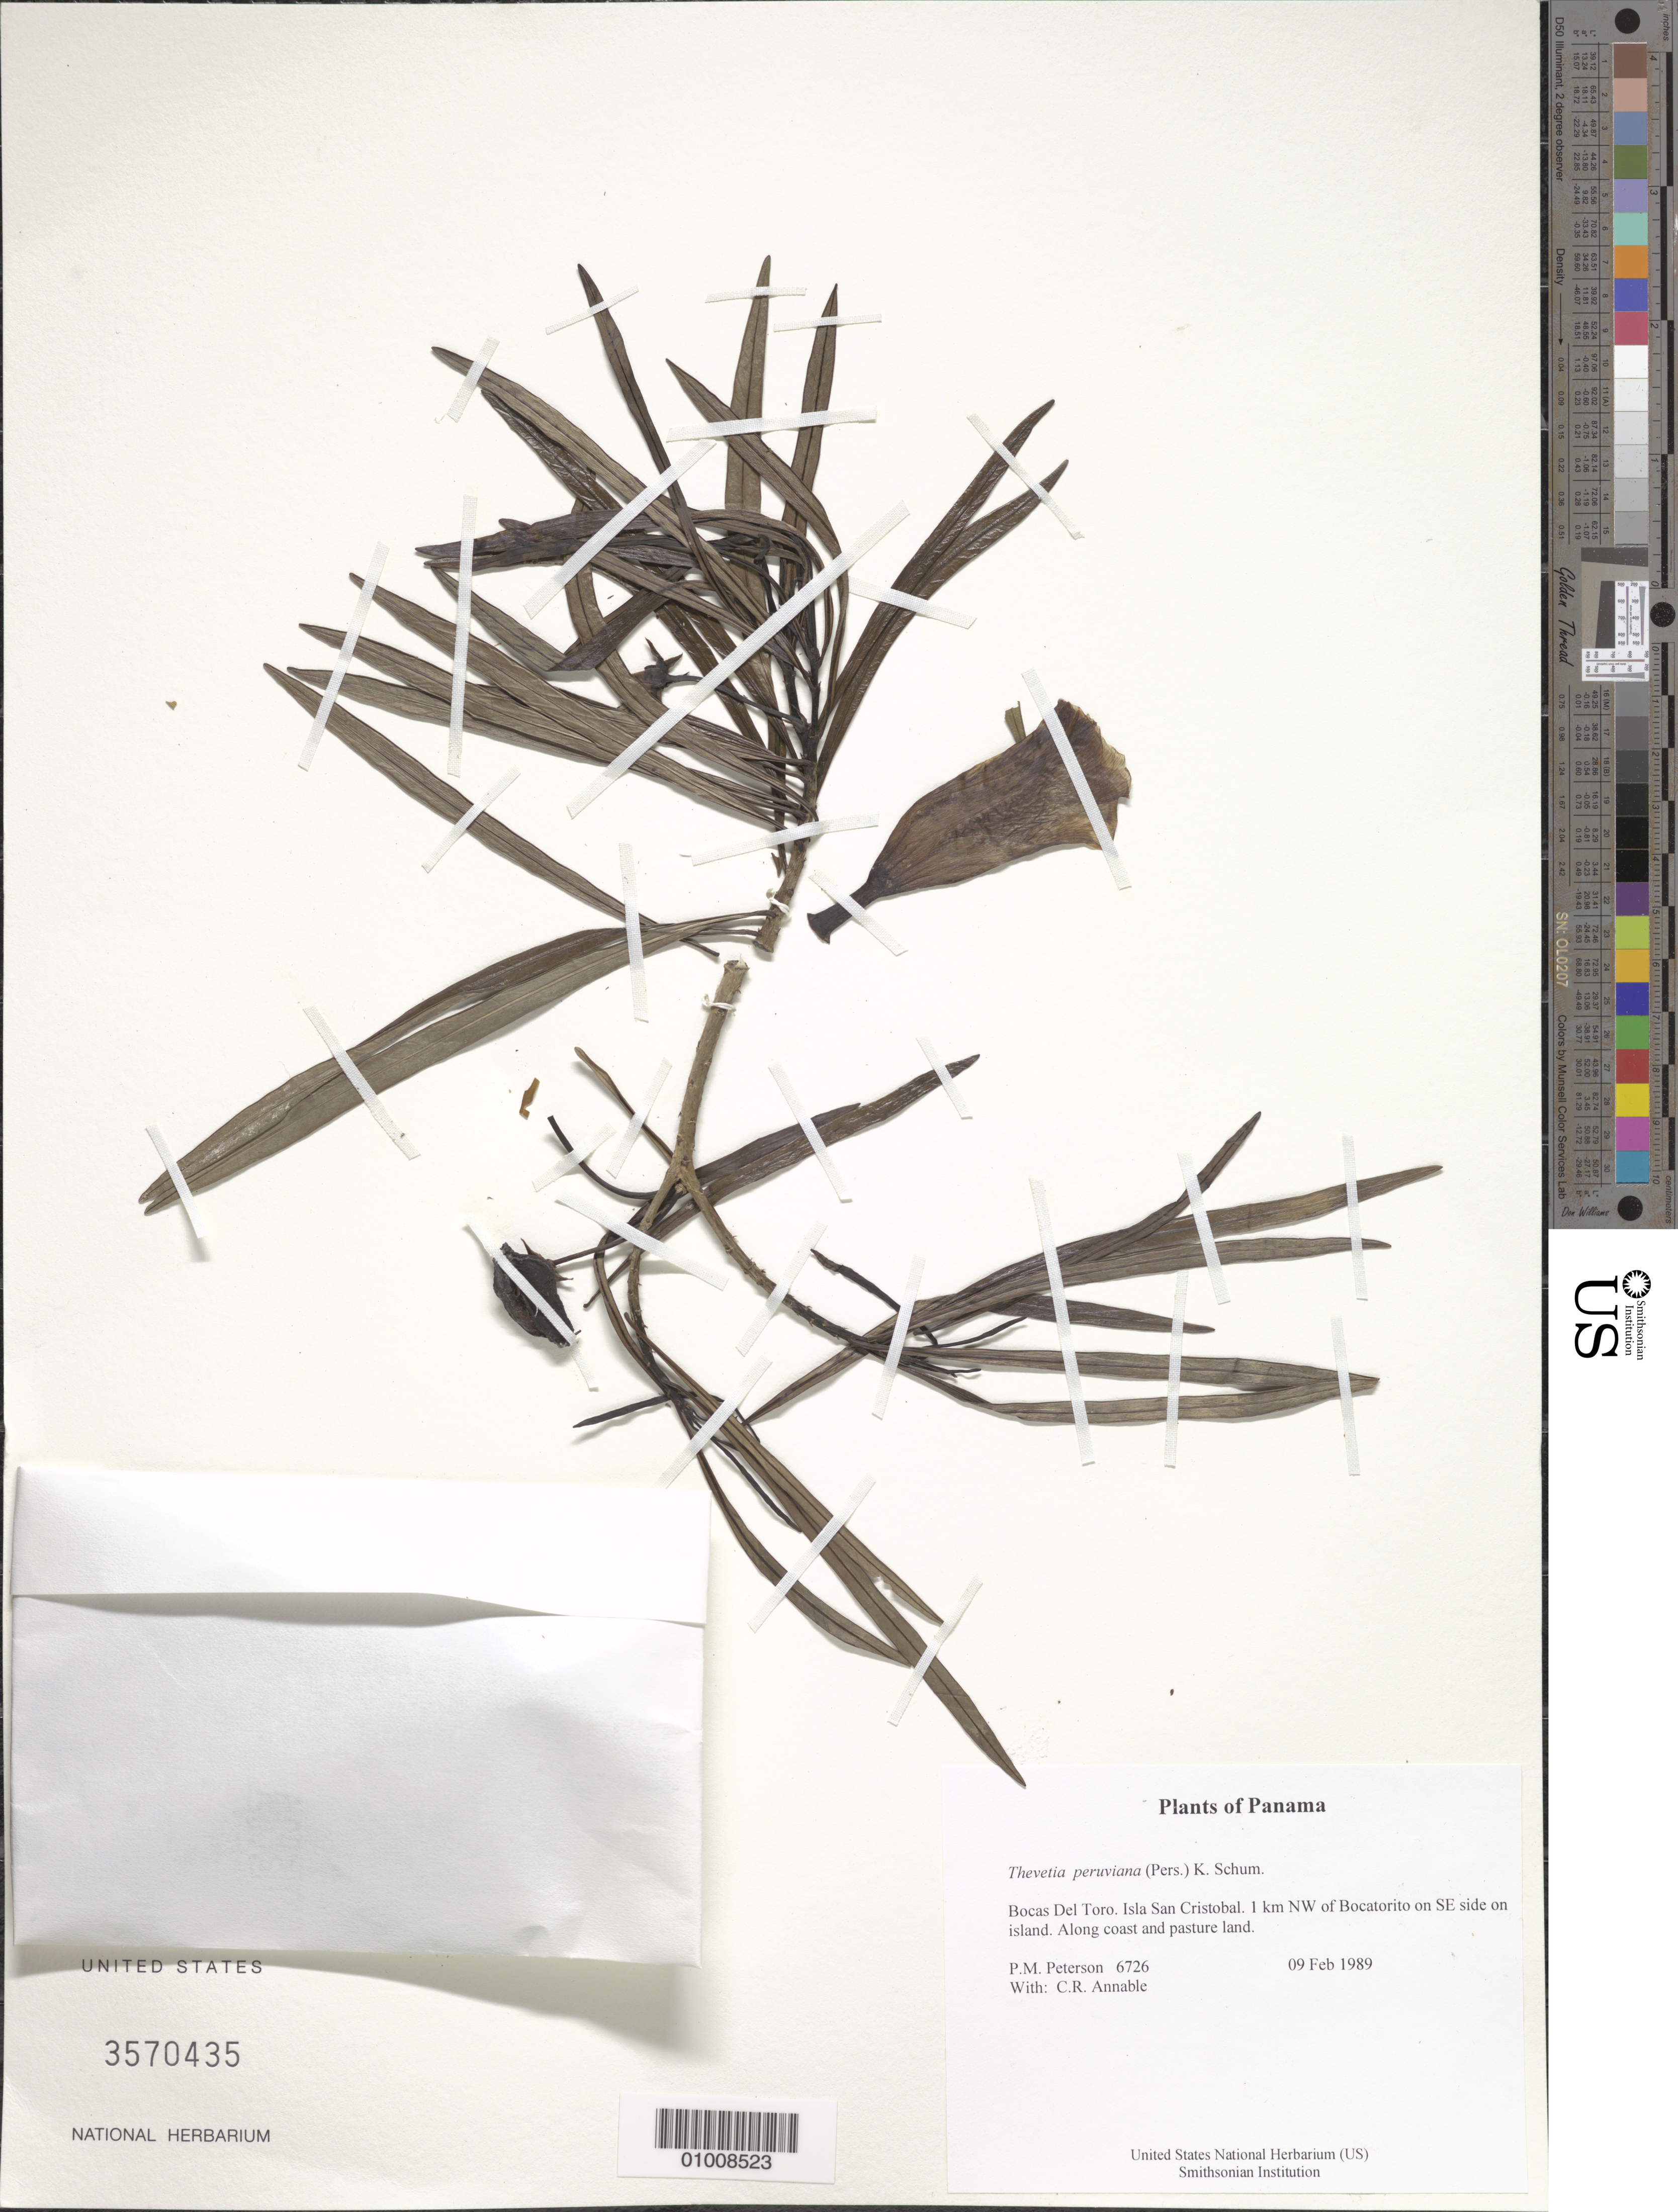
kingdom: Plantae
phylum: Tracheophyta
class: Magnoliopsida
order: Gentianales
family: Apocynaceae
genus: Thevetia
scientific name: Thevetia peruviana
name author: (Pers.) K. Schum.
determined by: Zarucchi, J. L.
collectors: P. M. Peterson & C. R. Annable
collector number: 06726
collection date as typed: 09 Feb 1989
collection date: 1989-02-09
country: Panama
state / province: Bocas del Toro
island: San Cristobal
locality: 1 km NW of Bocatorito on SE side on island.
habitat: Along coast and pasture land.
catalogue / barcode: US 3570435